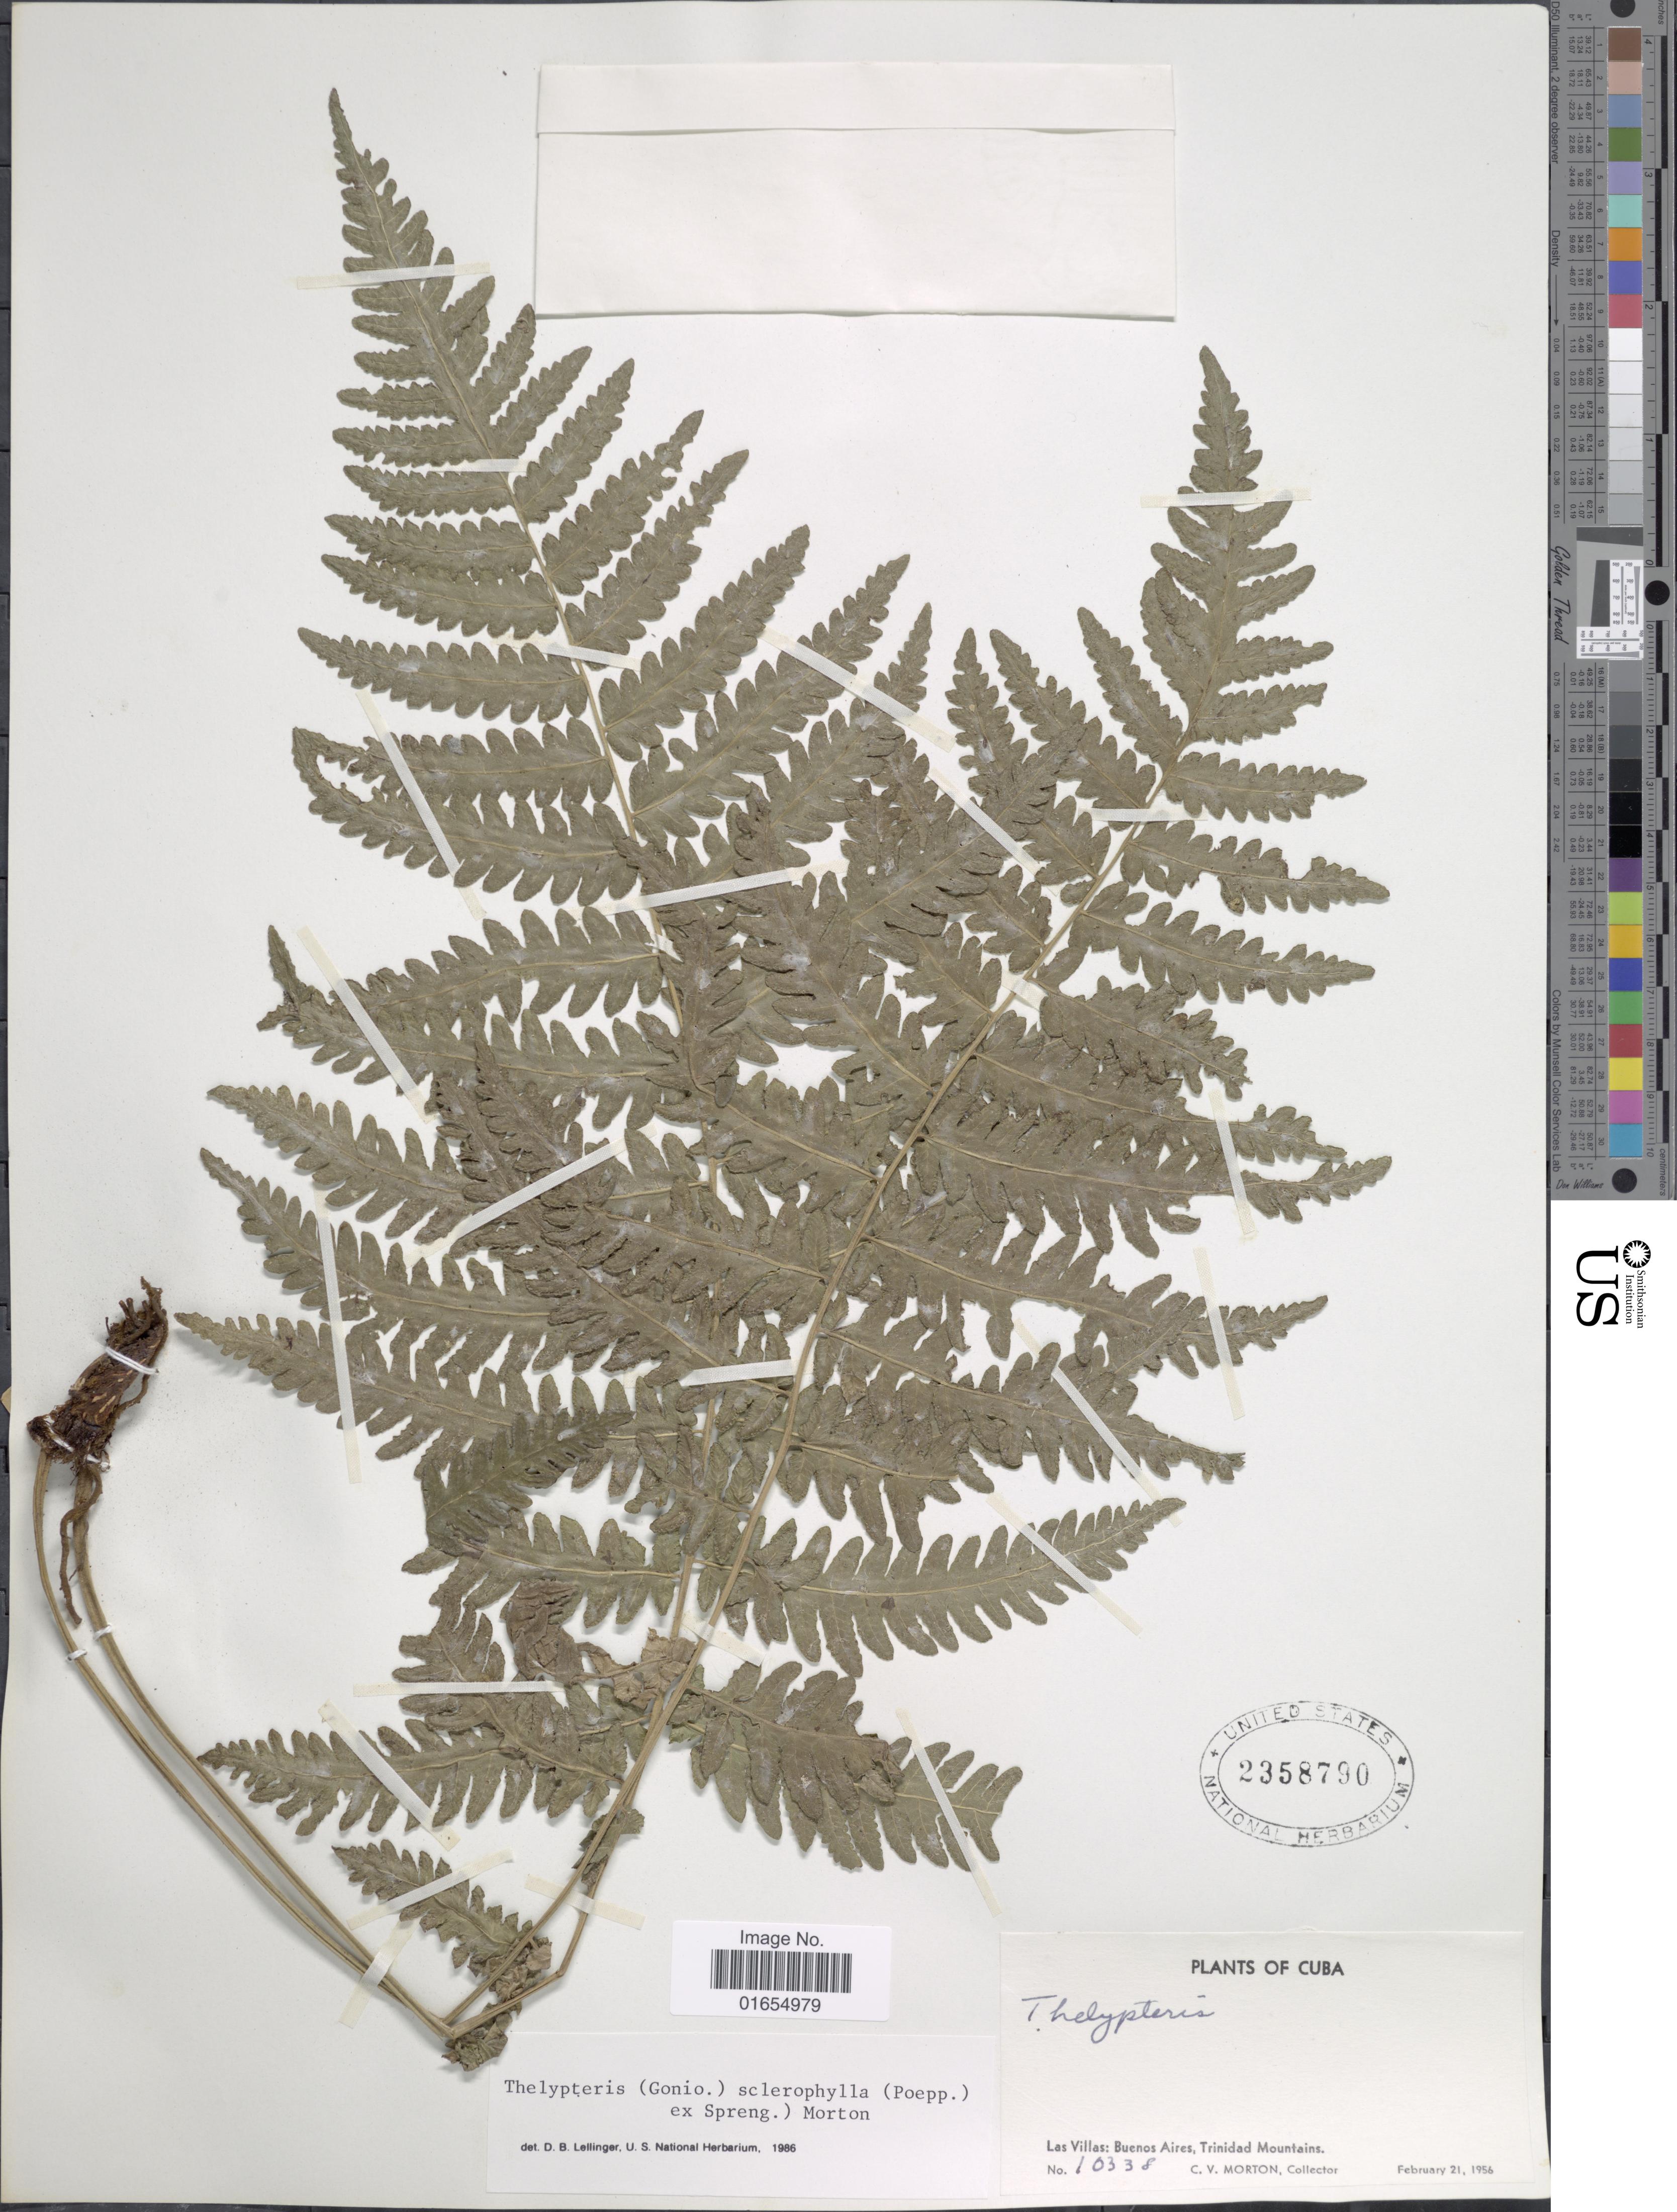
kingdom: Plantae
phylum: Tracheophyta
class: Polypodiopsida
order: Polypodiales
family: Thelypteridaceae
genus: Goniopteris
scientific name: Goniopteris sclerophylla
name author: (Poepp.) C.V. Morton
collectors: C. V. Morton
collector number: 10338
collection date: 1956-02-21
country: Cuba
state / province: Las Villas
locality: Buenos Aires, Trinidad Mountains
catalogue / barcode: US 2358790